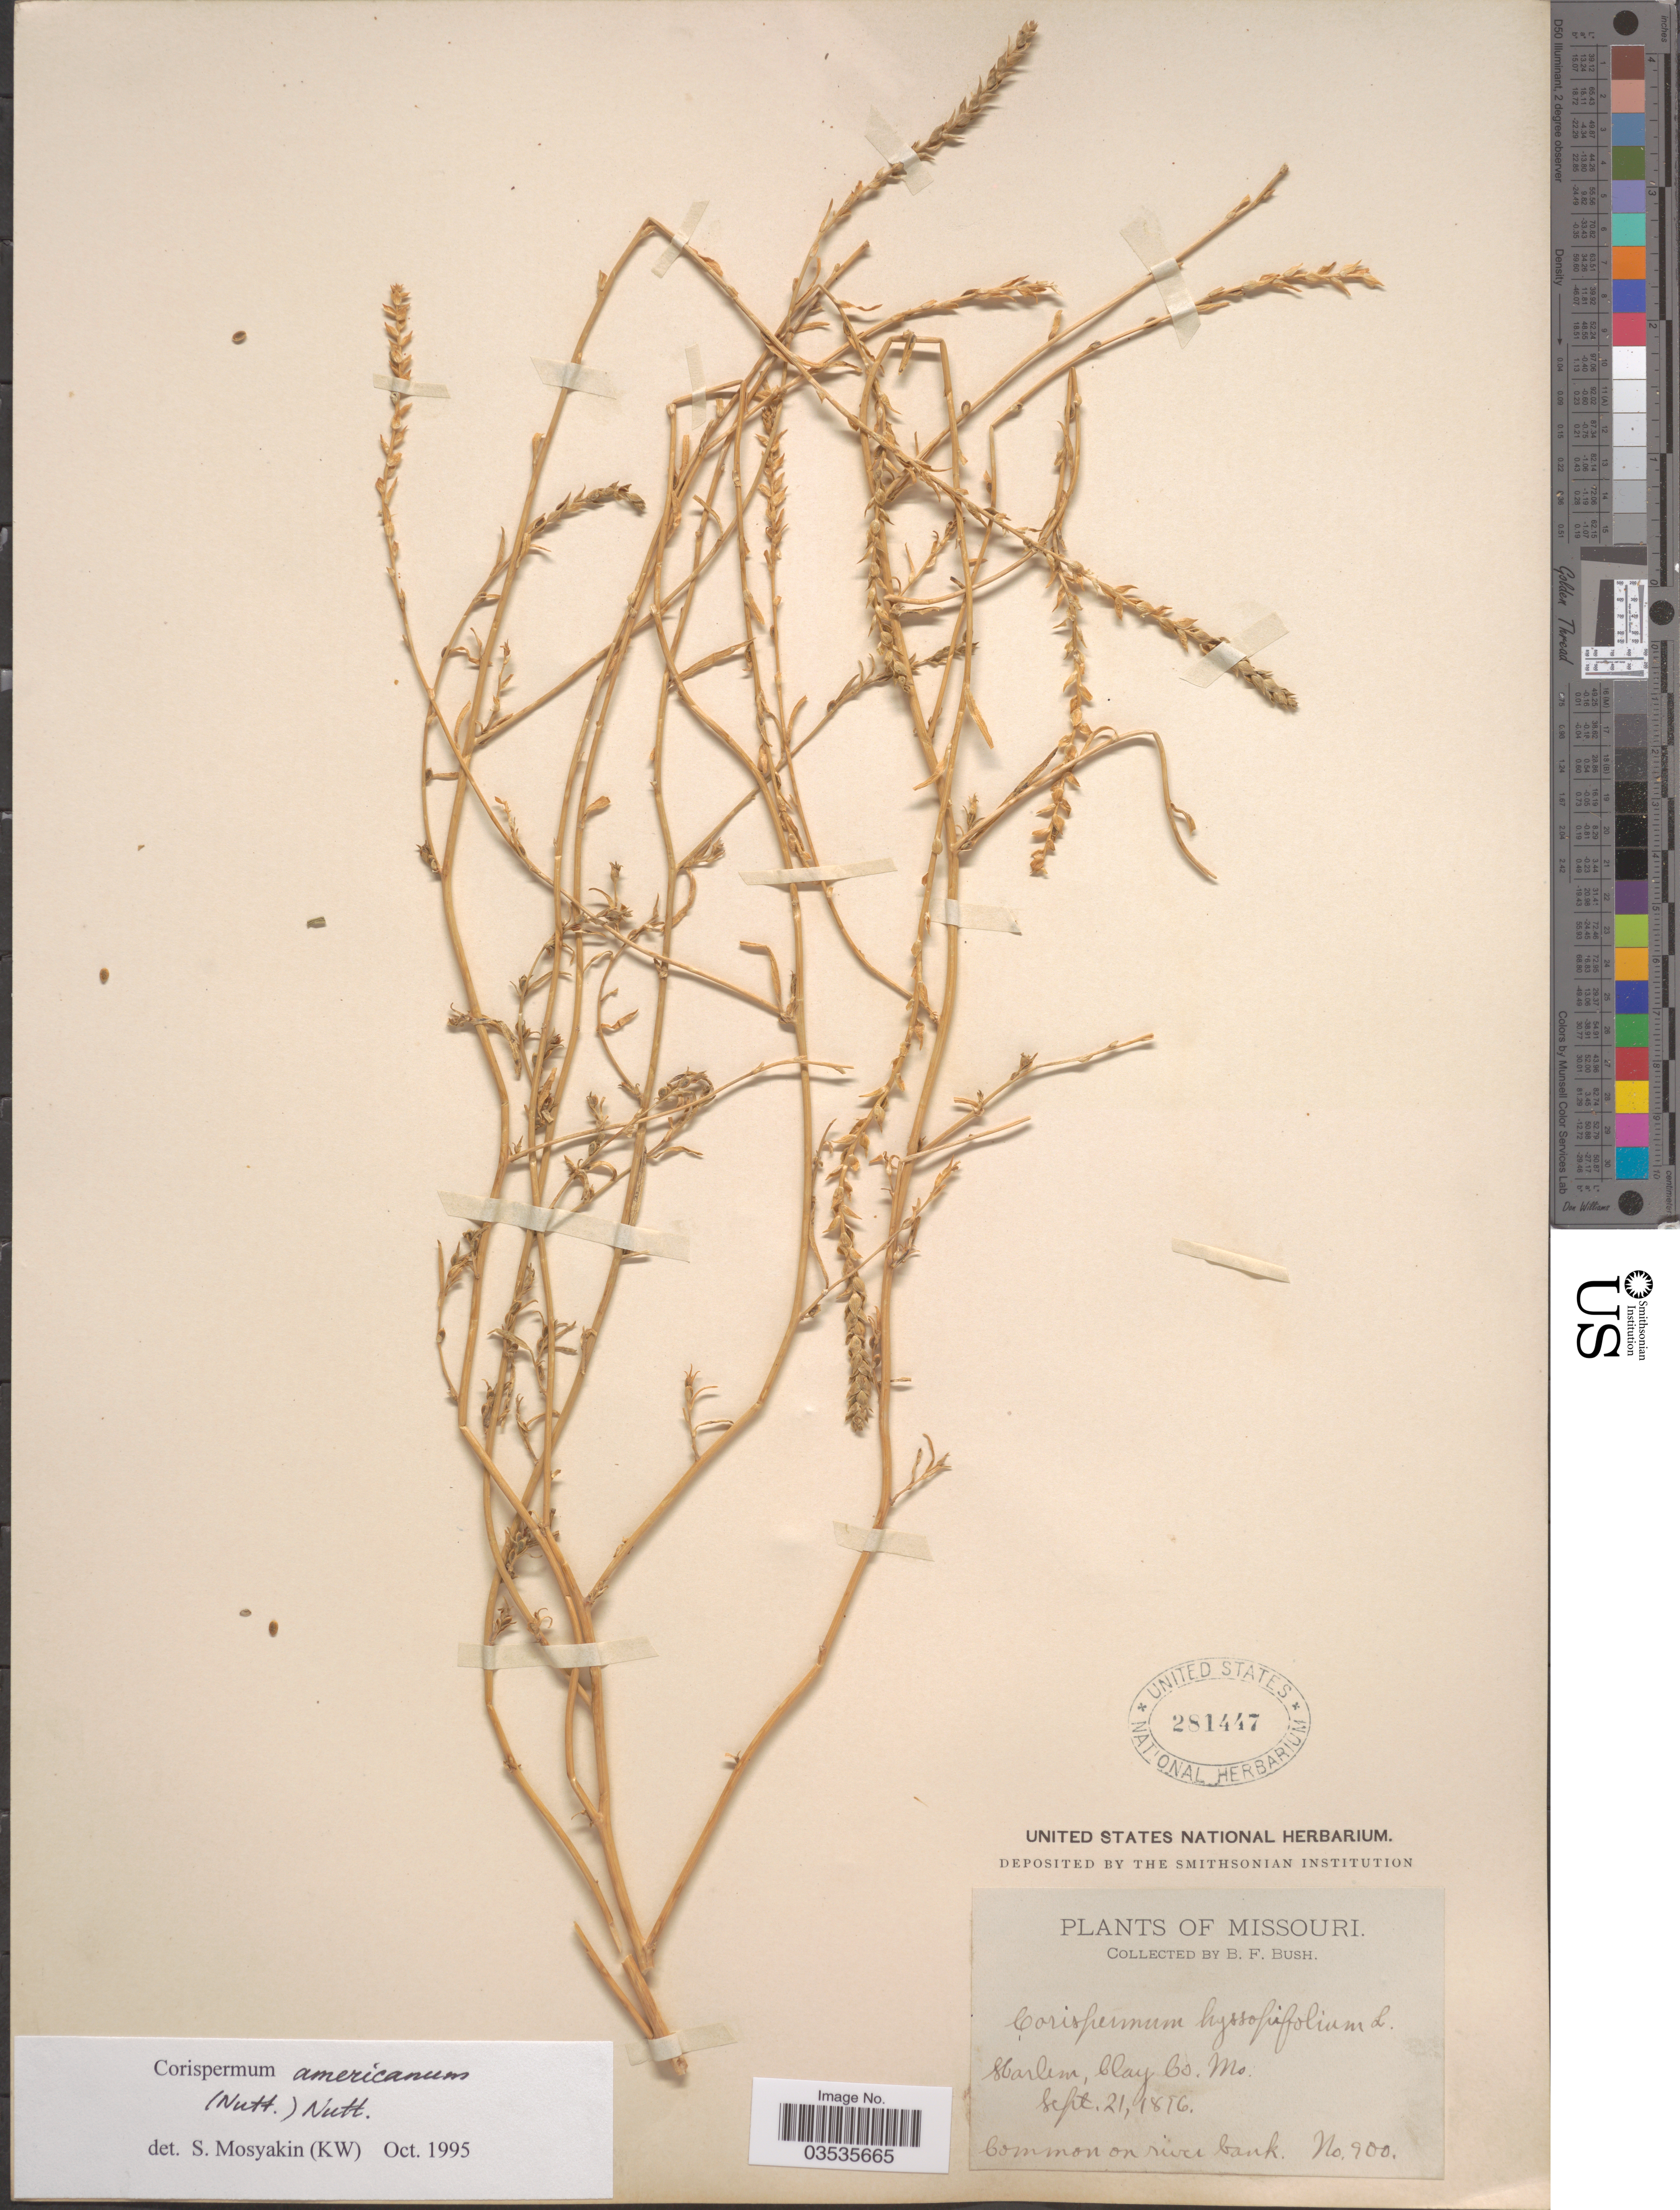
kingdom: Plantae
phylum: Tracheophyta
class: Magnoliopsida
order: Caryophyllales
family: Amaranthaceae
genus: Corispermum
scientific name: Corispermum americanum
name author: (Nutt.) Nutt.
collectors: B. F. Bush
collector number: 900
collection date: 1896-09-21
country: United States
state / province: Missouri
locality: Harlem, Clay Co.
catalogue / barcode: US 281447